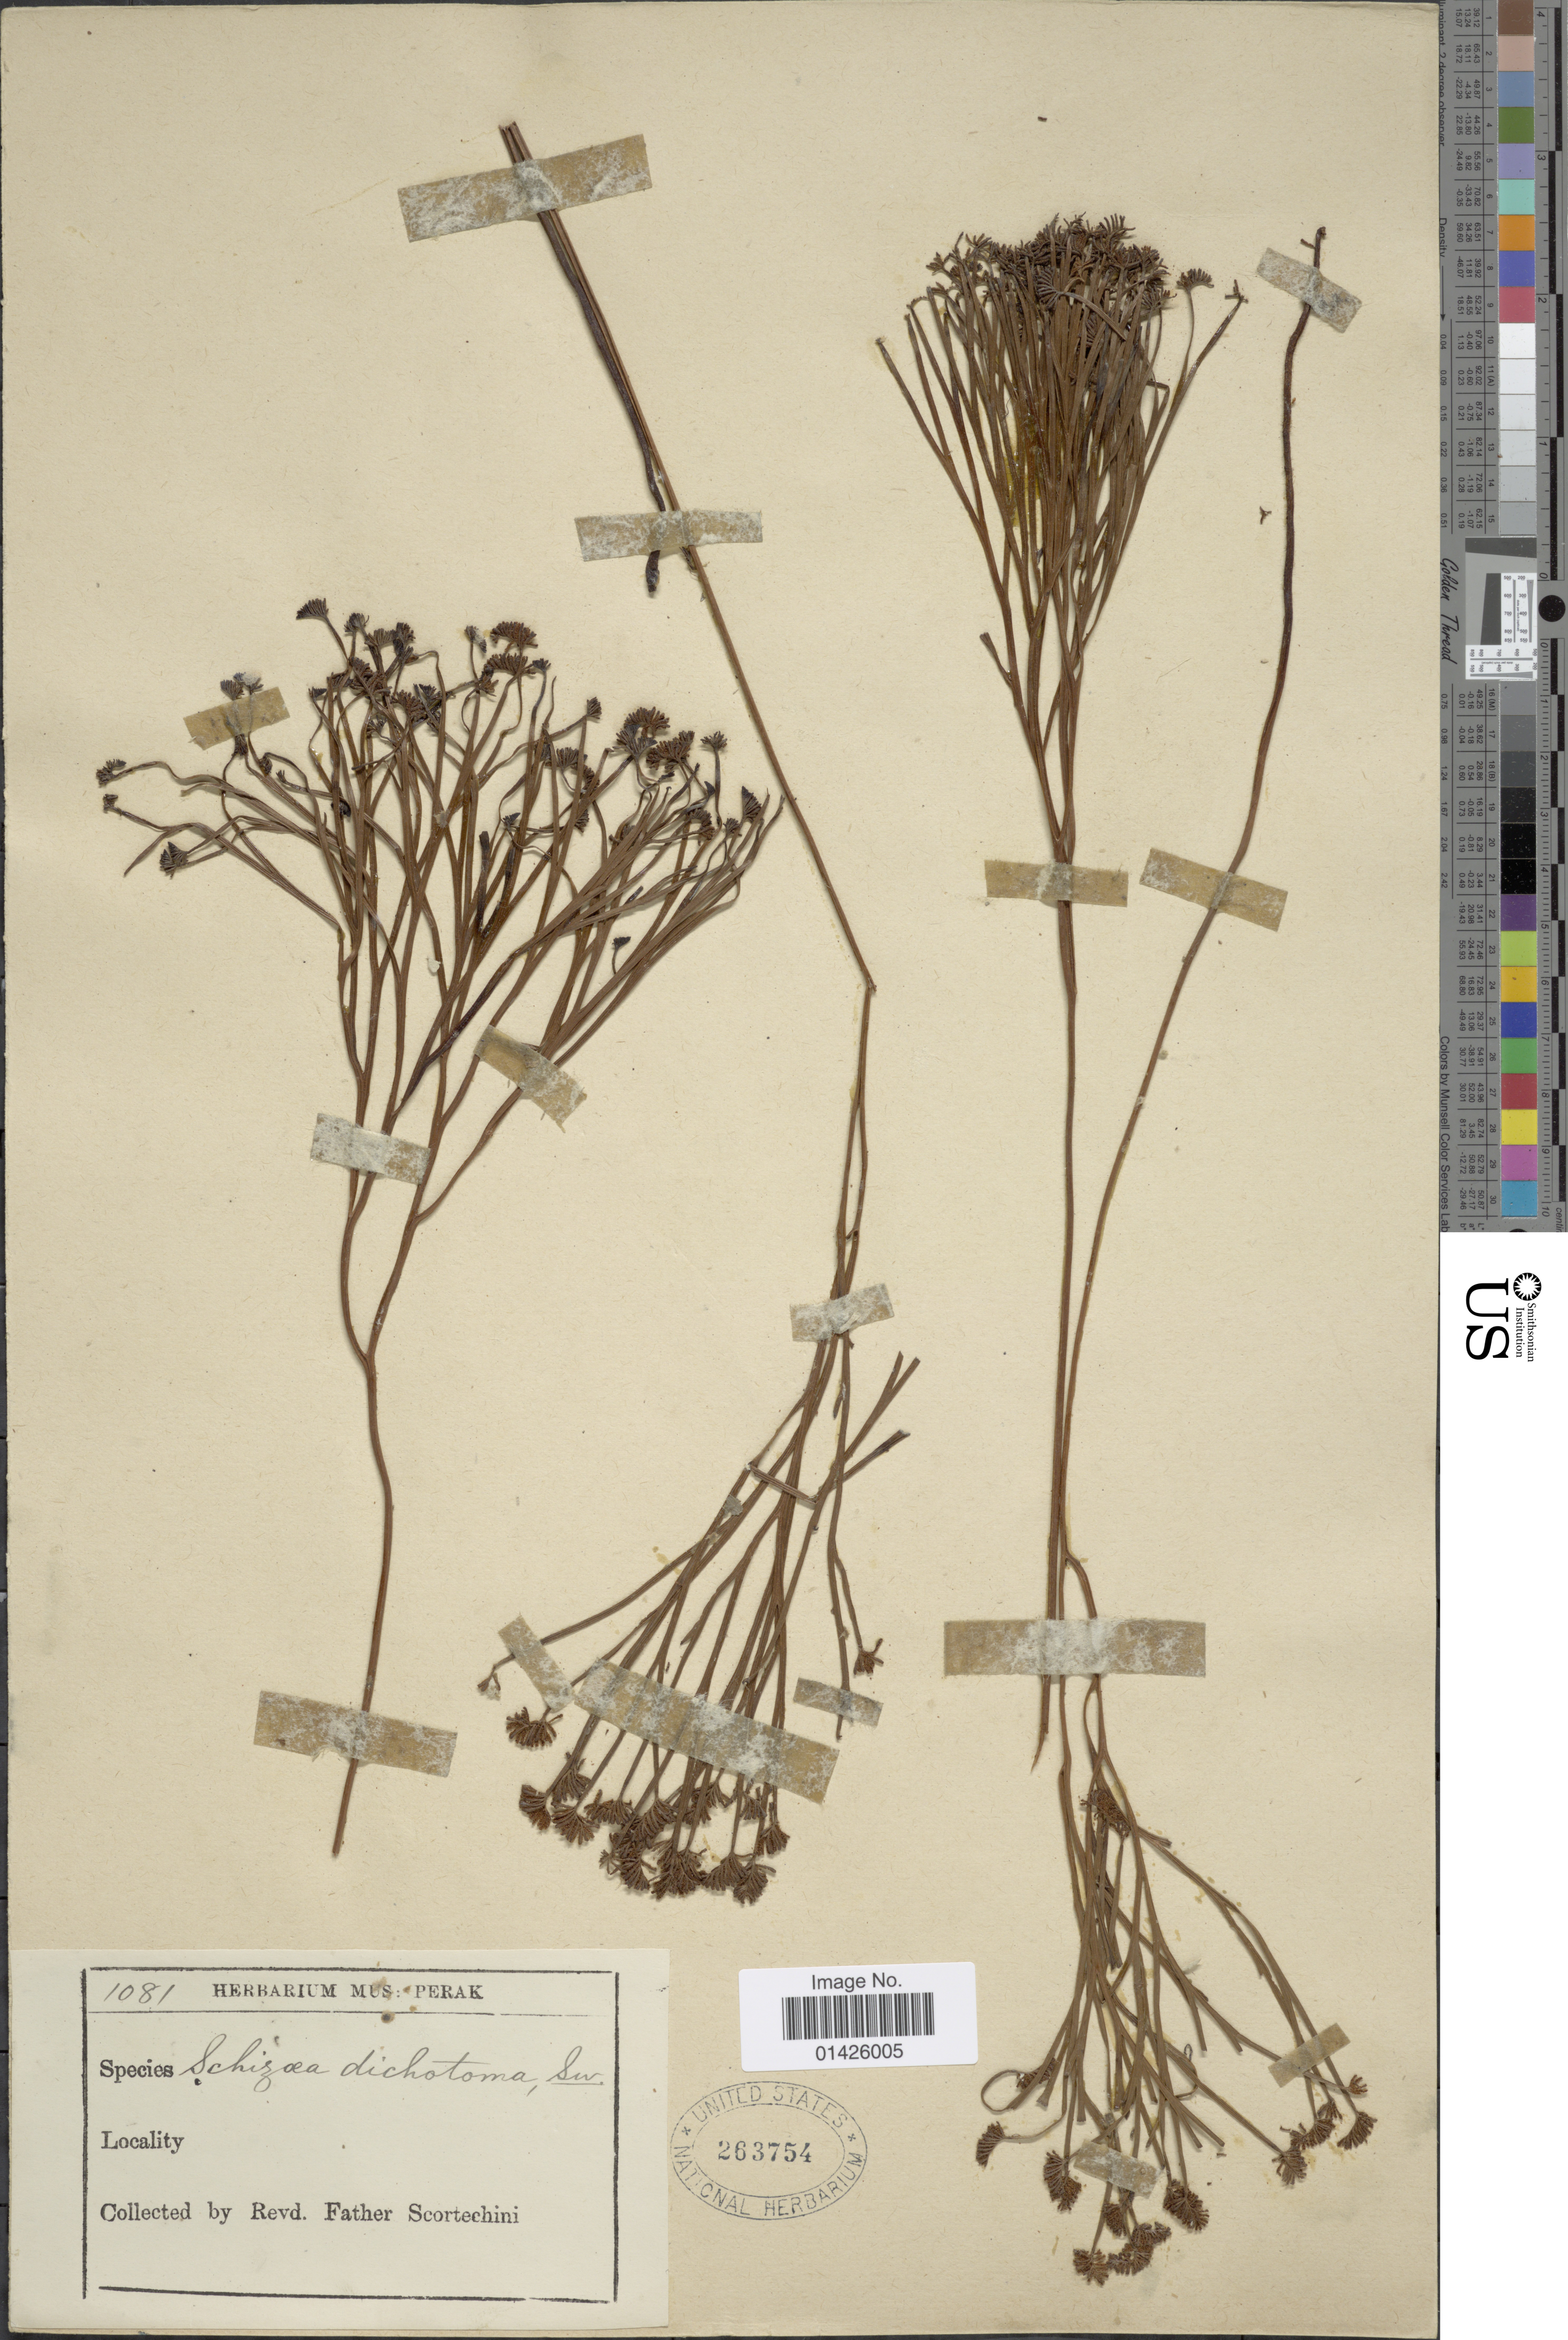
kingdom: Plantae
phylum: Tracheophyta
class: Polypodiopsida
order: Schizaeales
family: Schizaeaceae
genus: Schizaea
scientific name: Schizaea dichotoma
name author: (L.) J. Sm.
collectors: Fr. Scortechini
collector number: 1081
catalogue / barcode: US 263754